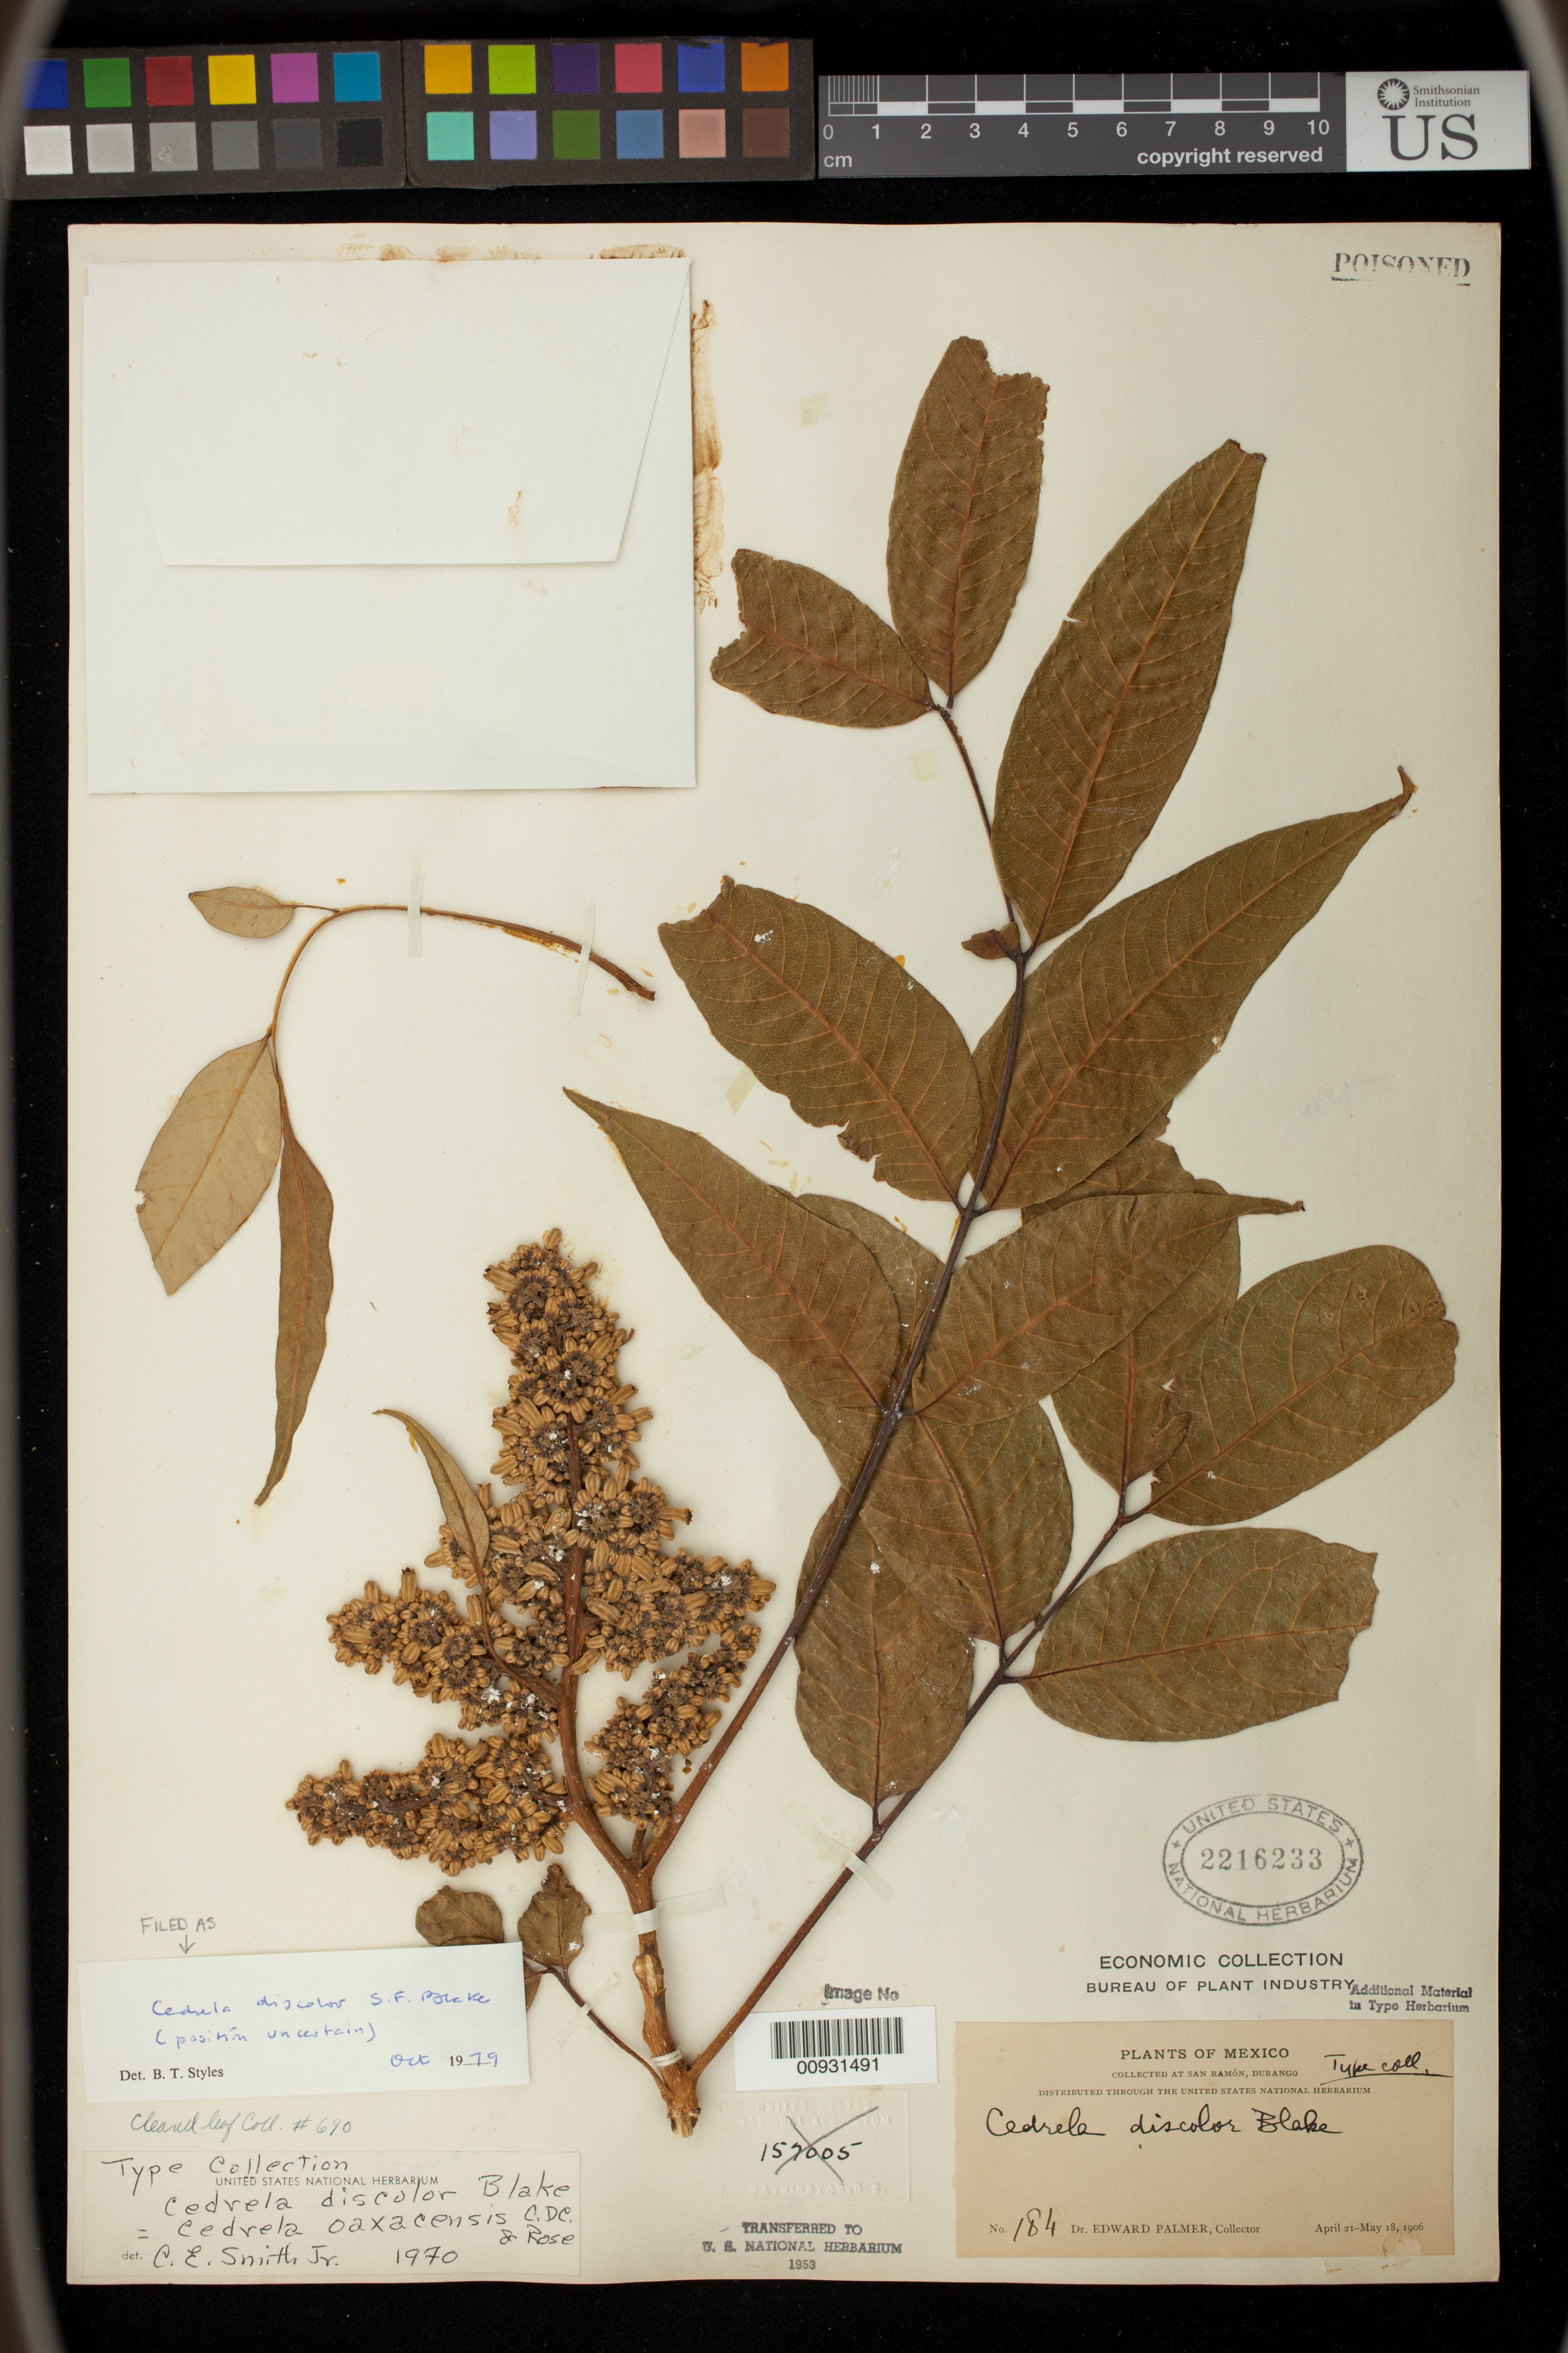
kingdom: Plantae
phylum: Tracheophyta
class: Magnoliopsida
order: Sapindales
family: Meliaceae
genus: Cedrela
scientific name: Cedrela discolor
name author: S.F. Blake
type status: Isotype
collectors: E. Palmer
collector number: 184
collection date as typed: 21 Apr 1906 to 18 May 1906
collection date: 1906-04-21/1906-05-18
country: Mexico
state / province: Durango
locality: San Ramón.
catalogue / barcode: US 2216233